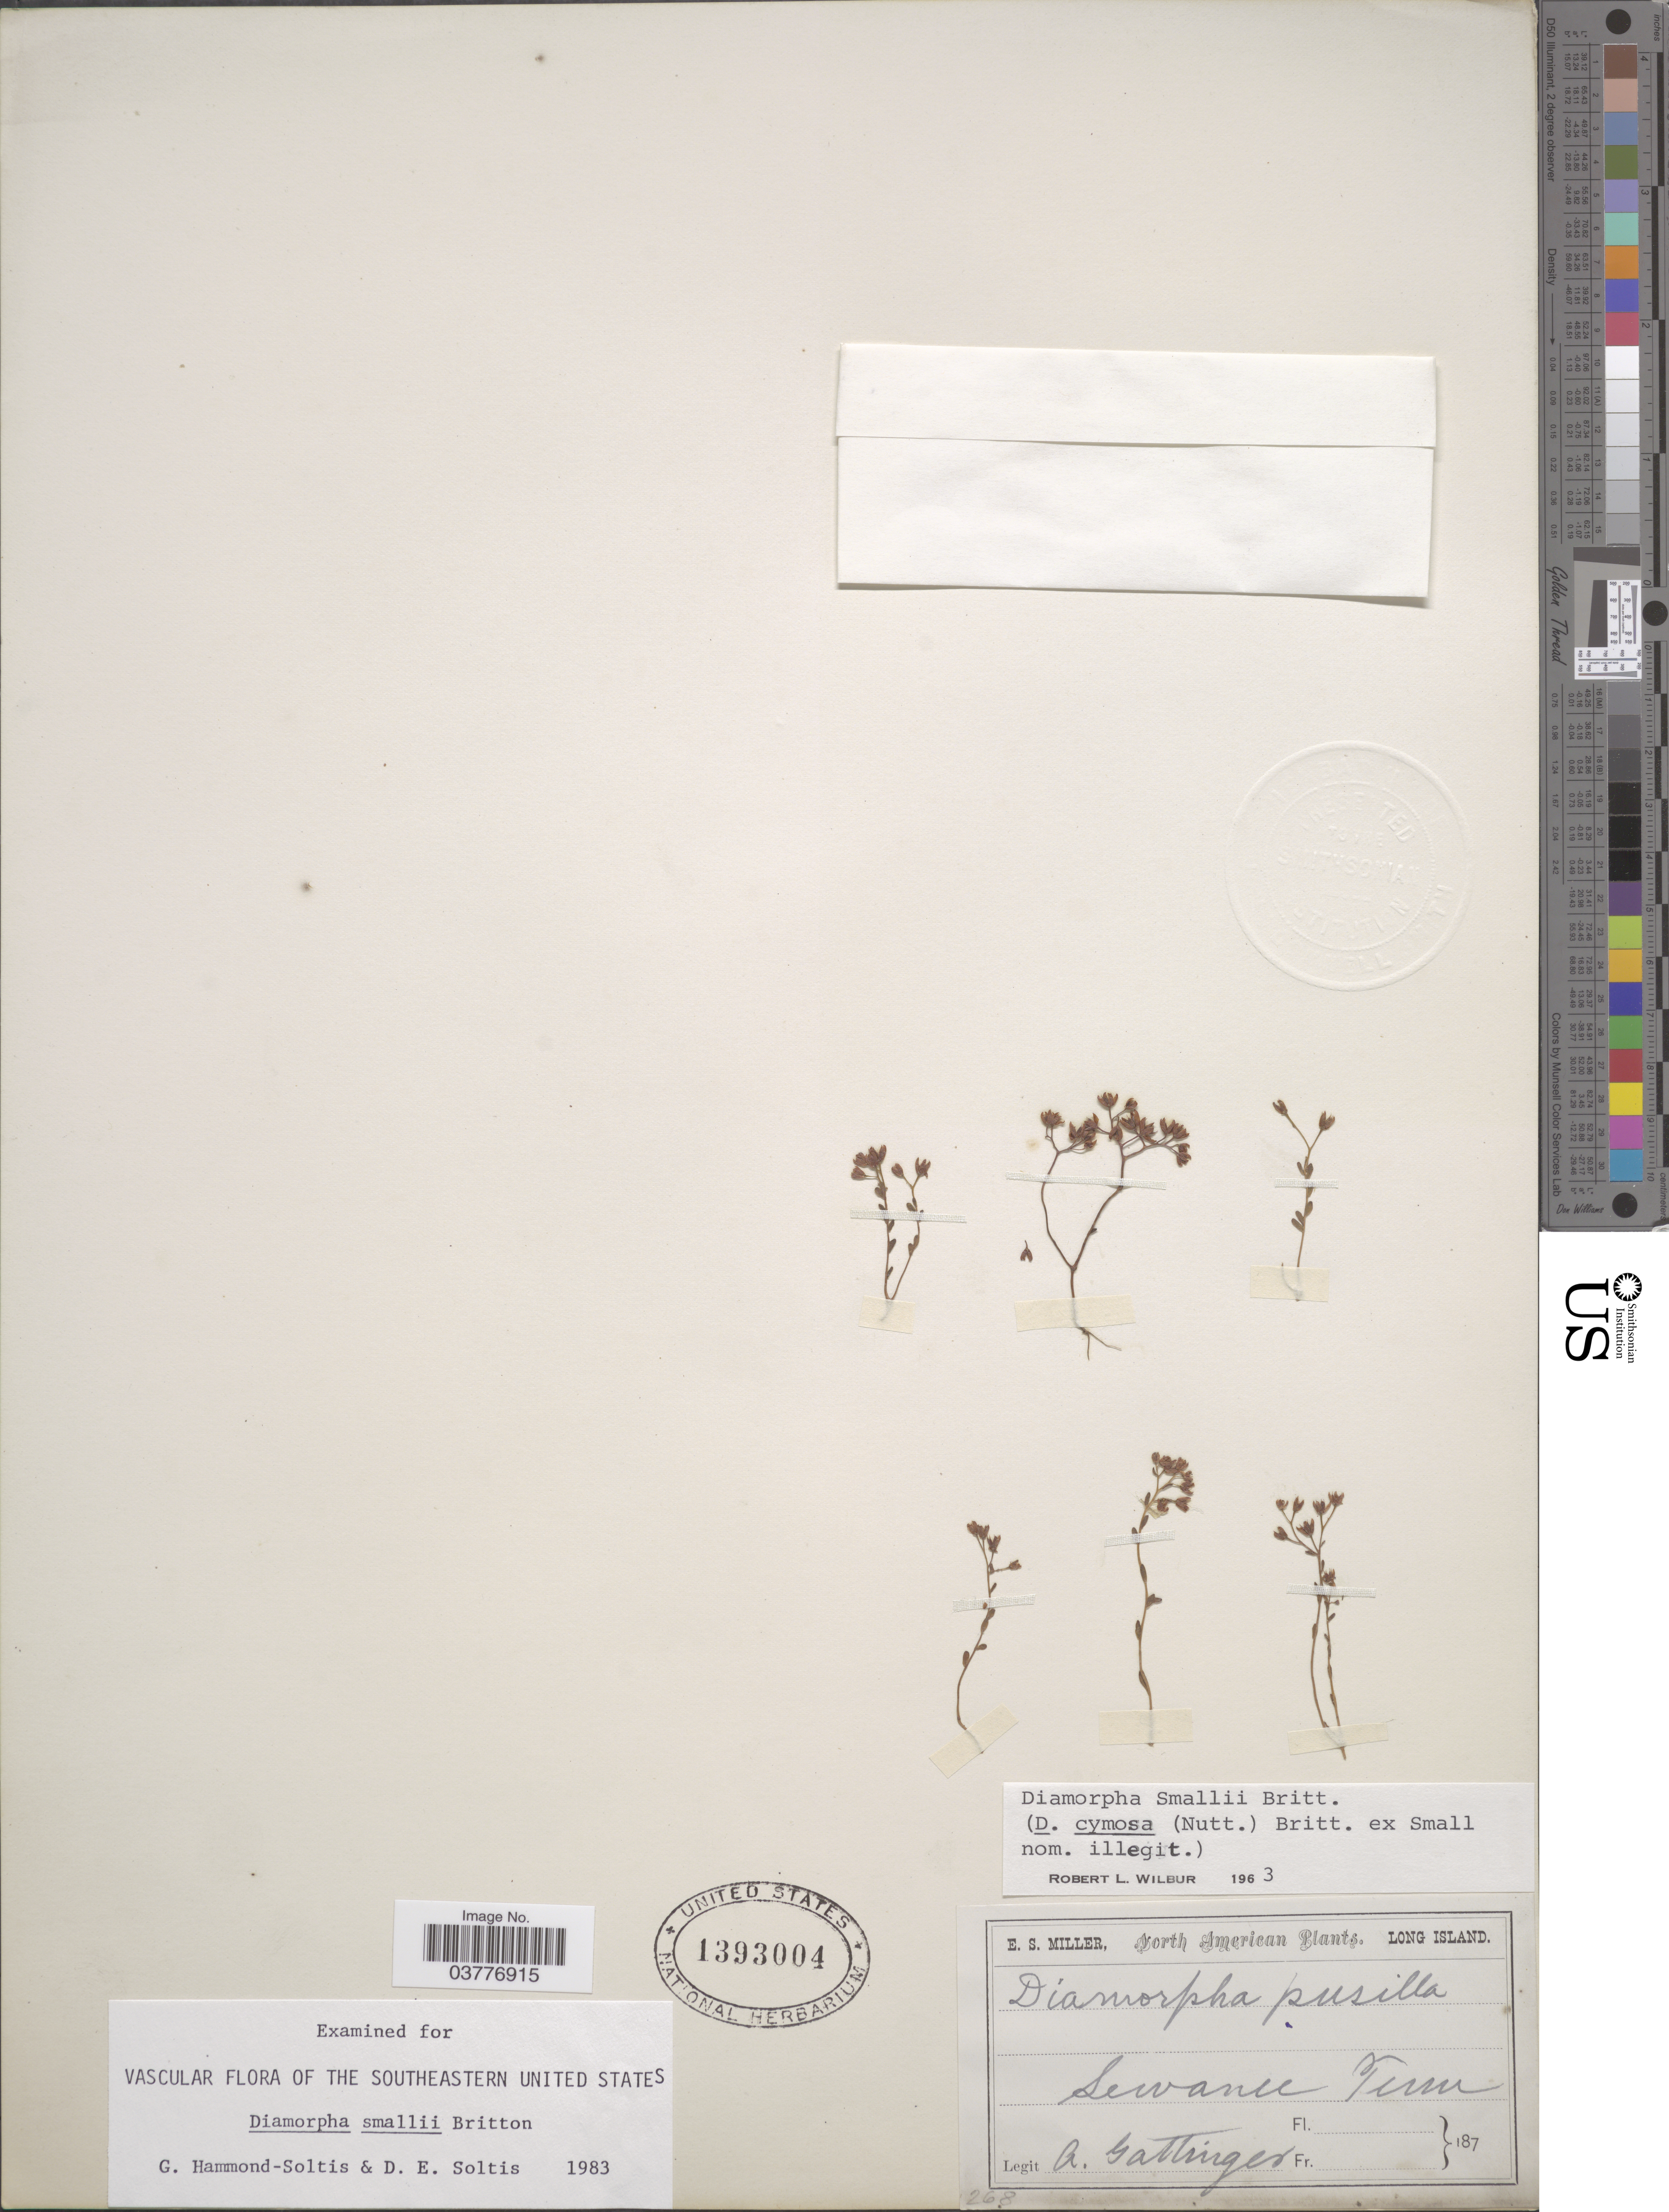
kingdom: Plantae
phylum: Tracheophyta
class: Magnoliopsida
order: Saxifragales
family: Crassulaceae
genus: Sedum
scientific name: Sedum smallii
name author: (Britton) H.E. Ahles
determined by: Strong, Mark T., (BOT), Smithsonian Institution - National Museum of Natural History (UNITED STATES)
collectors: A. Gattinger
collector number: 268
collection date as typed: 187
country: United States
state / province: Tennessee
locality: Sewanee.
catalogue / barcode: US 1393004